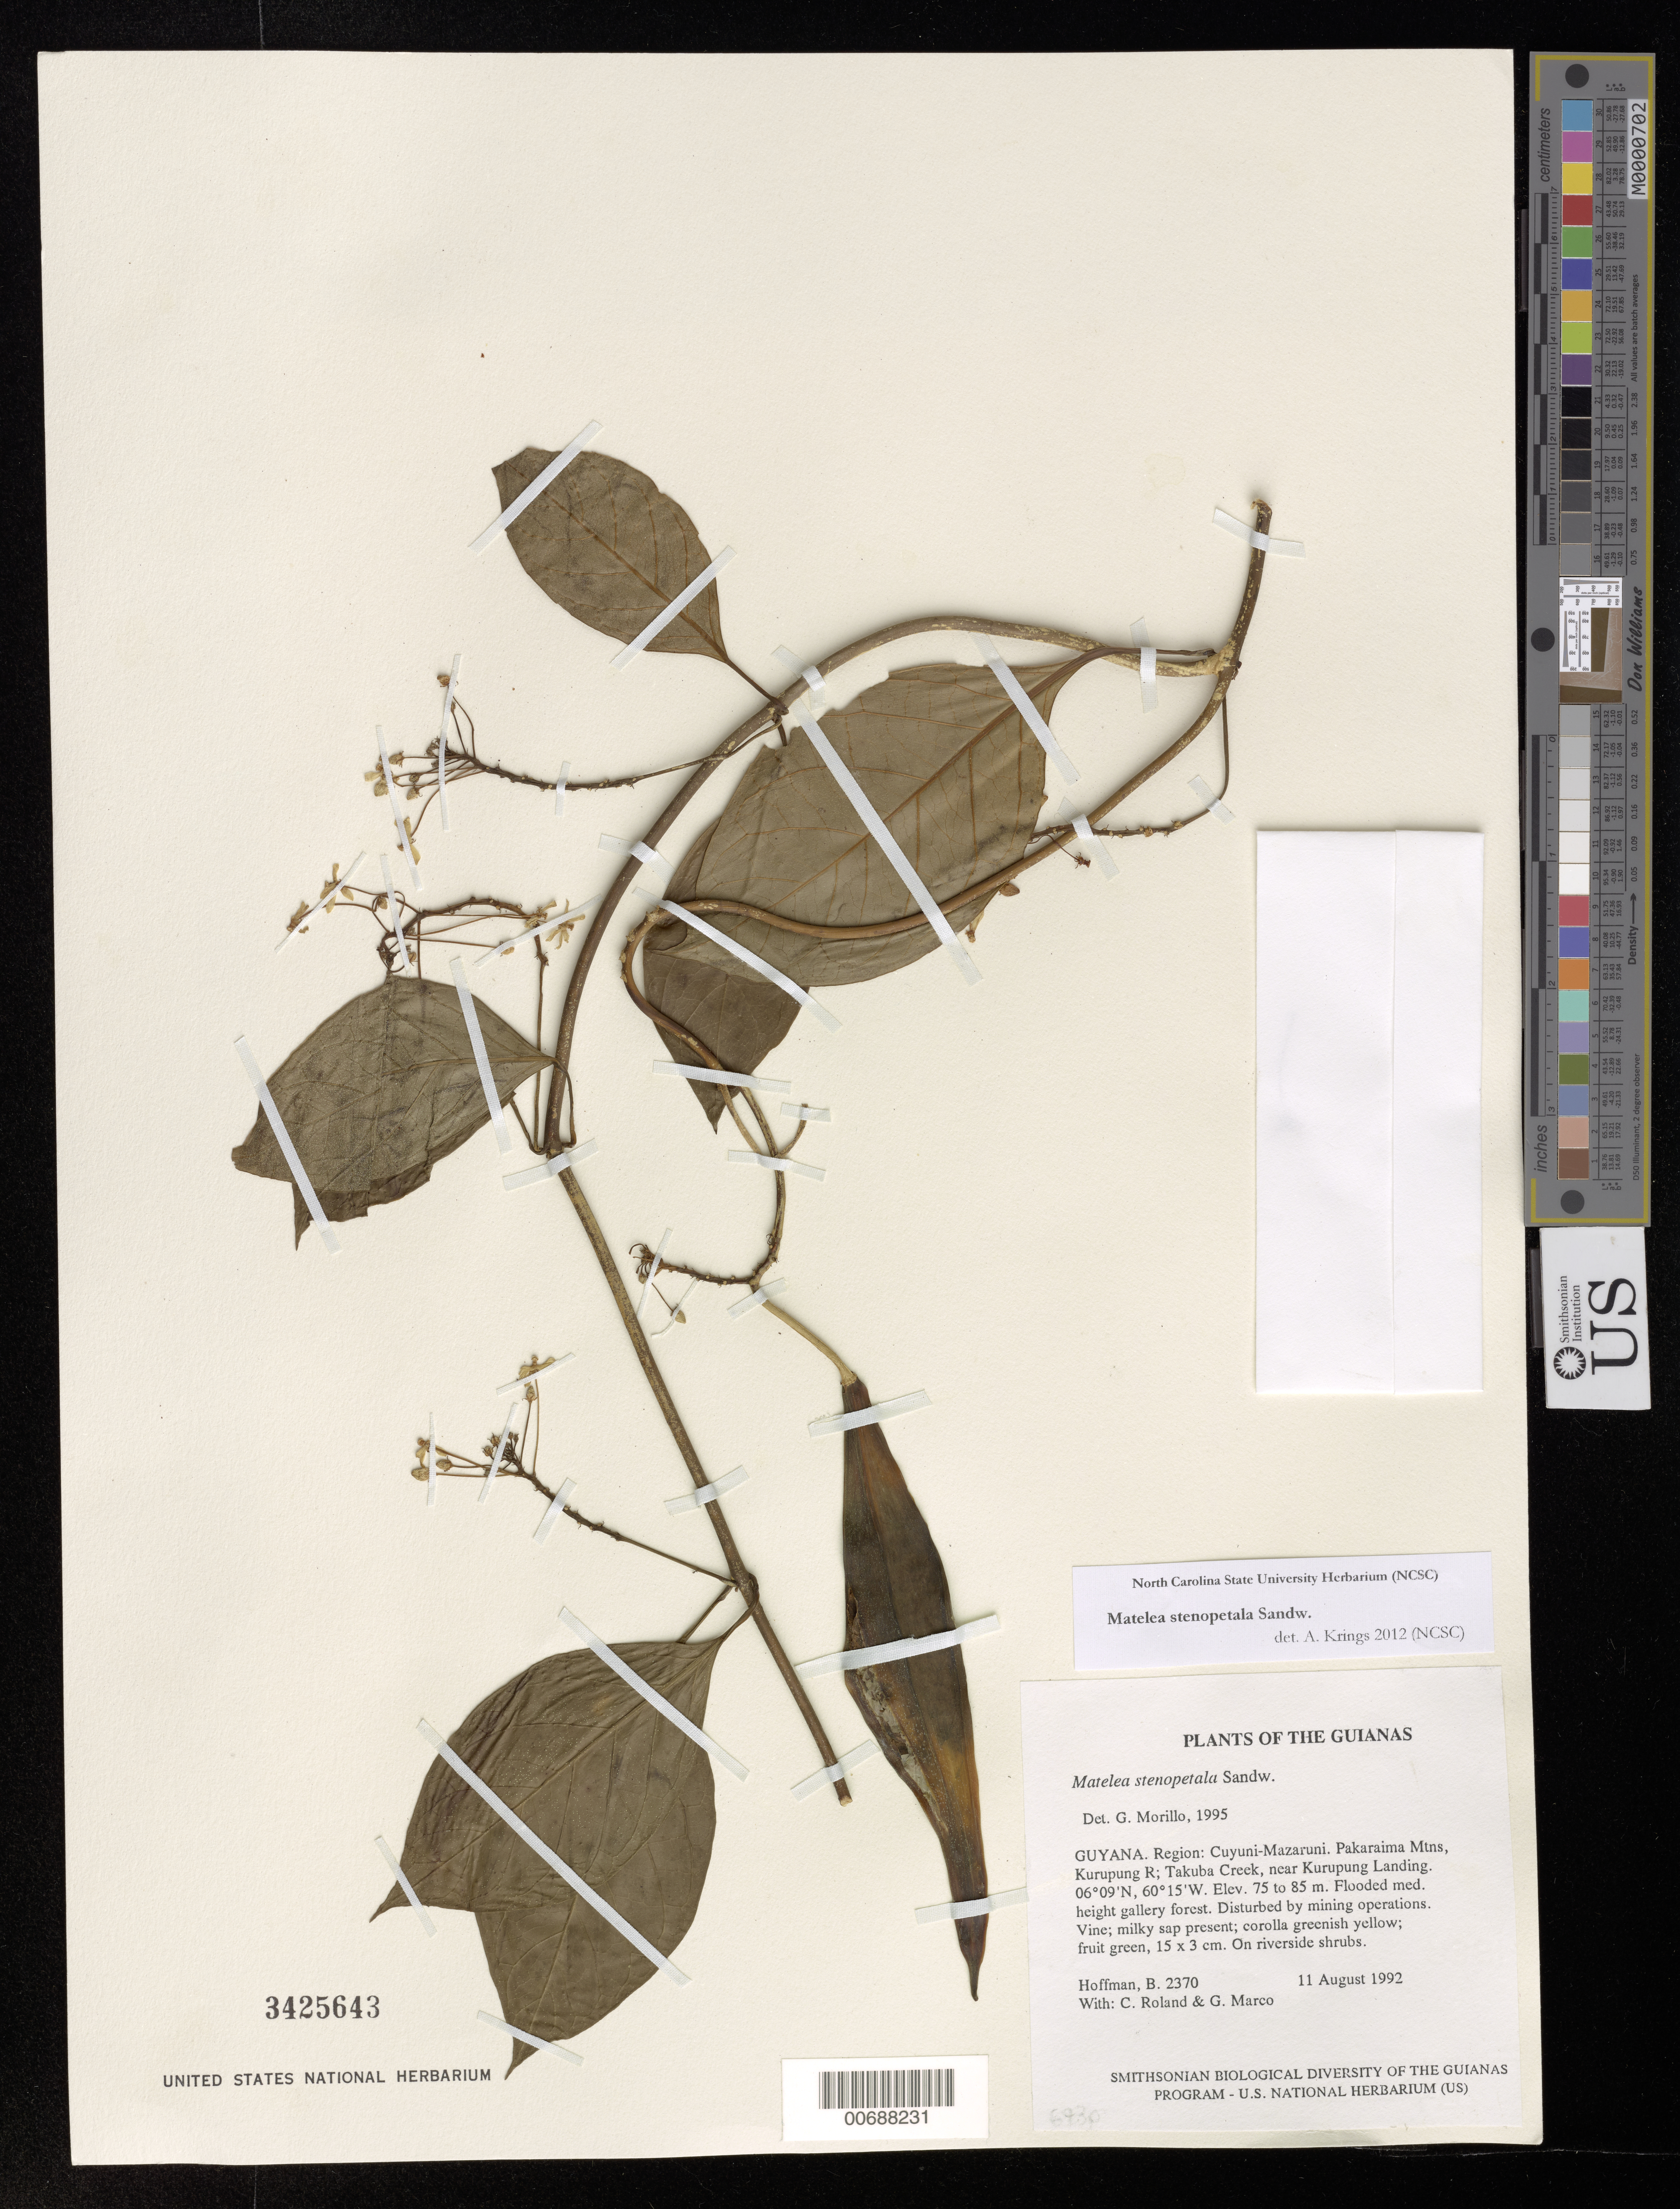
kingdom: Plantae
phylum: Tracheophyta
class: Magnoliopsida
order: Gentianales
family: Apocynaceae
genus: Matelea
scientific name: Matelea stenopetala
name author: Sandwith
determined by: Morillo, G. N.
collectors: B. Hoffman, C. Roland & G. Marco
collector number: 2370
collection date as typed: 11 August 1992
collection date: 1992-08-11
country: Guyana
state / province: Cuyuni-Mazaruni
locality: Pakaraima Mountains, Kurupung River; Takuba Creek, near Kurupung Landing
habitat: Flooded med. height gallery forest. Disturbed by mining operations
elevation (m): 75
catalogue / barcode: US 3425643